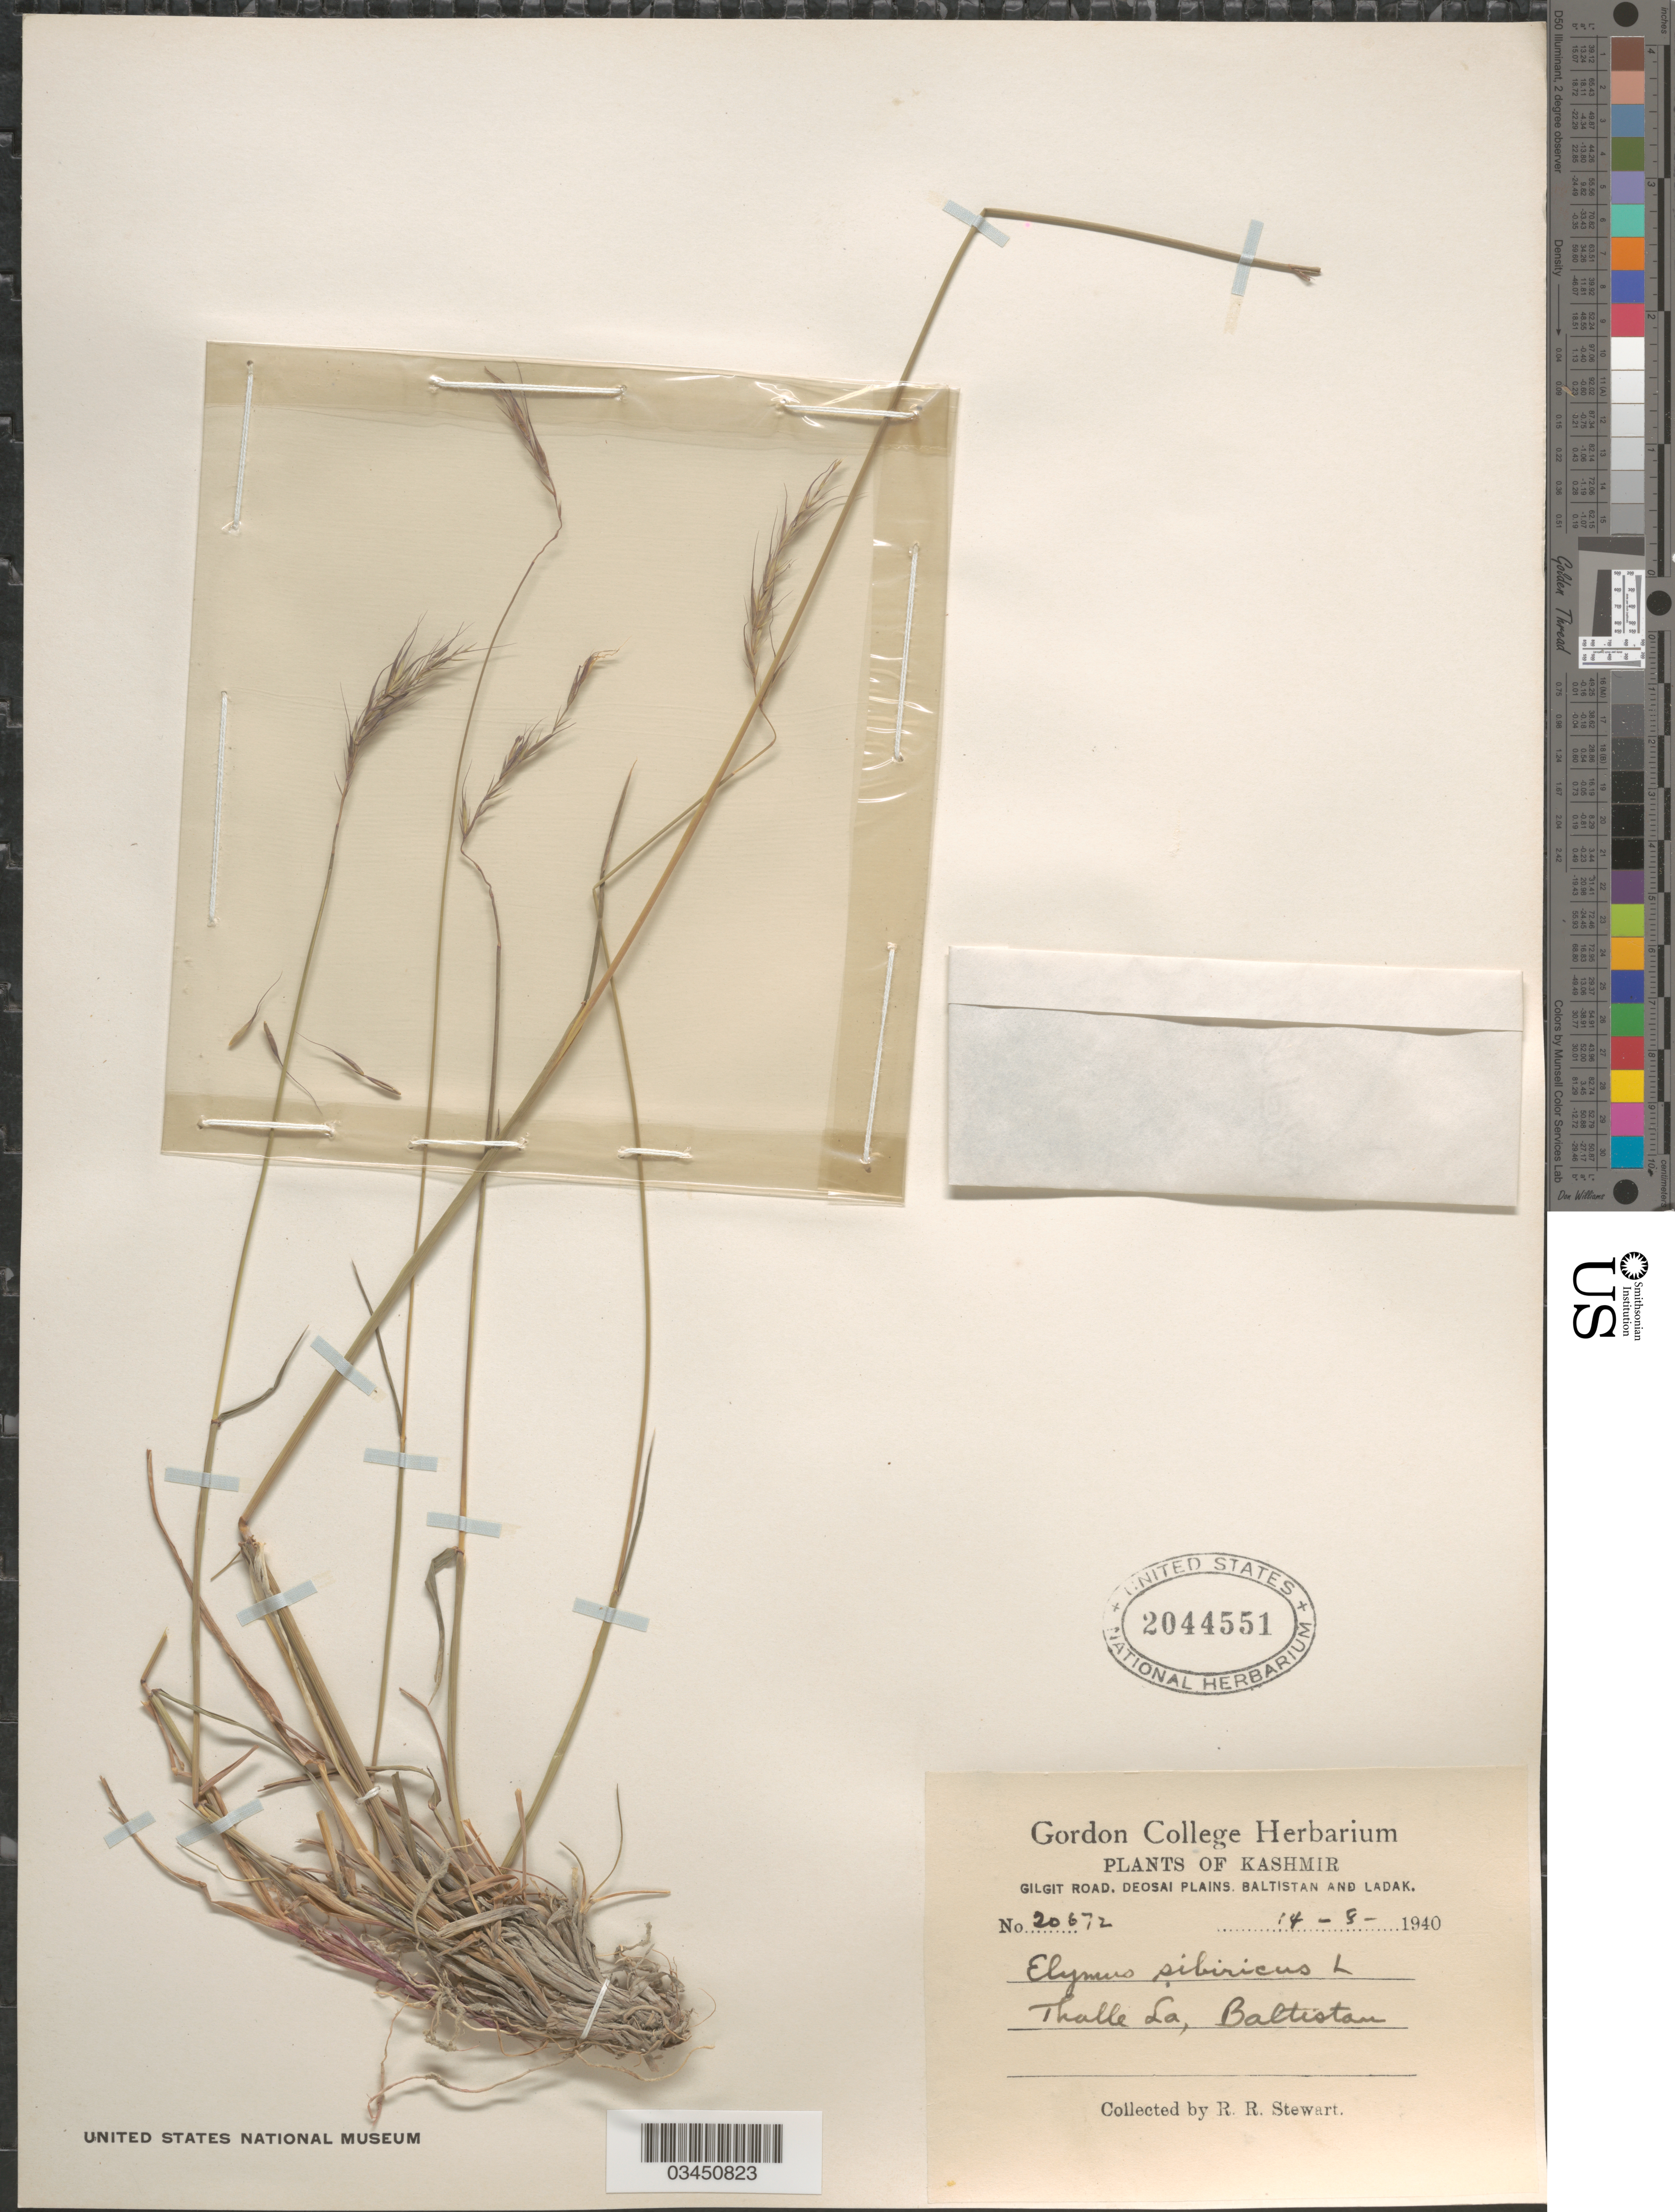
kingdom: Plantae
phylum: Tracheophyta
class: Liliopsida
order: Poales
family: Poaceae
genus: Elymus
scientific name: Elymus sibiricus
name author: L.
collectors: R. Stewart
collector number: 20672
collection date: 1940-08-14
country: Pakistan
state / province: Gilgit-Baltistan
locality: Kashmir. Thalle La, Baltisan.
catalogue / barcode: US 2044551